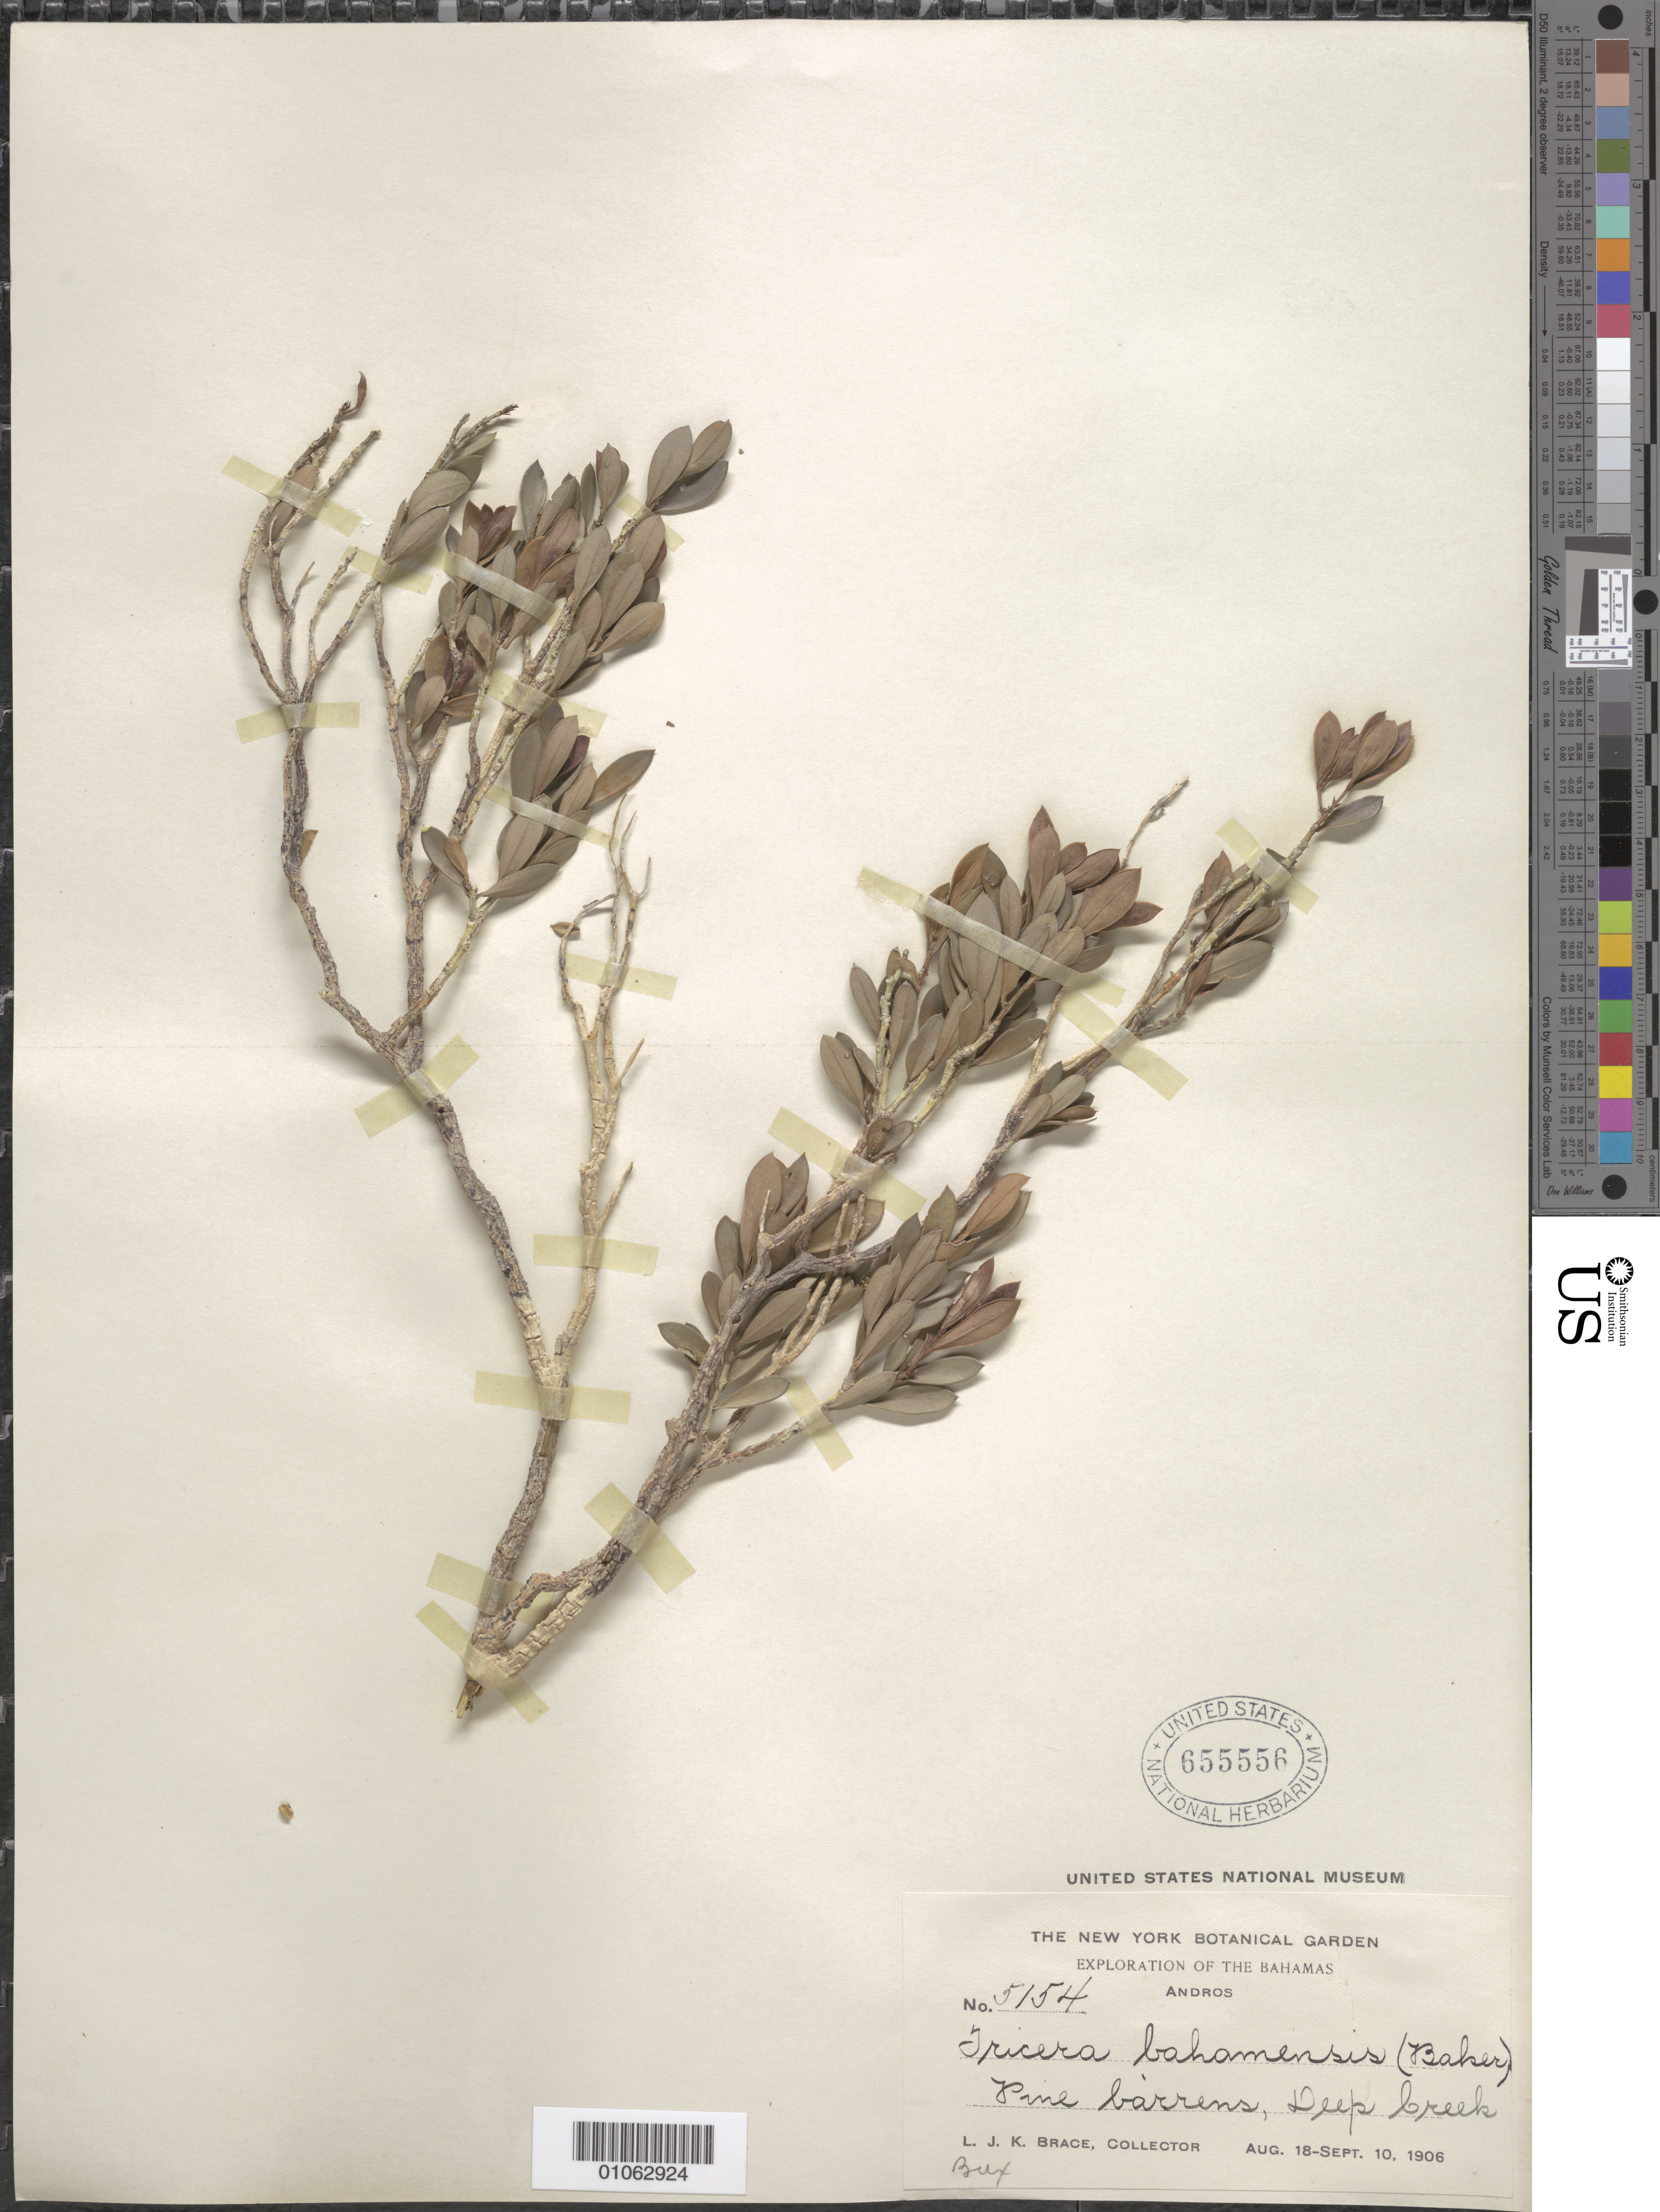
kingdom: Plantae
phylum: Tracheophyta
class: Magnoliopsida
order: Buxales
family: Buxaceae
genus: Buxus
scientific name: Buxus bahamensis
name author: Baker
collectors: L. J. K. Brace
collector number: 5154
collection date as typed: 18 Aug 1906 to 10 Sep 1906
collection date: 1906-08-18/1906-09-10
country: Bahamas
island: Andros I.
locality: prine barrens, deep breel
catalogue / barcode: US 655556